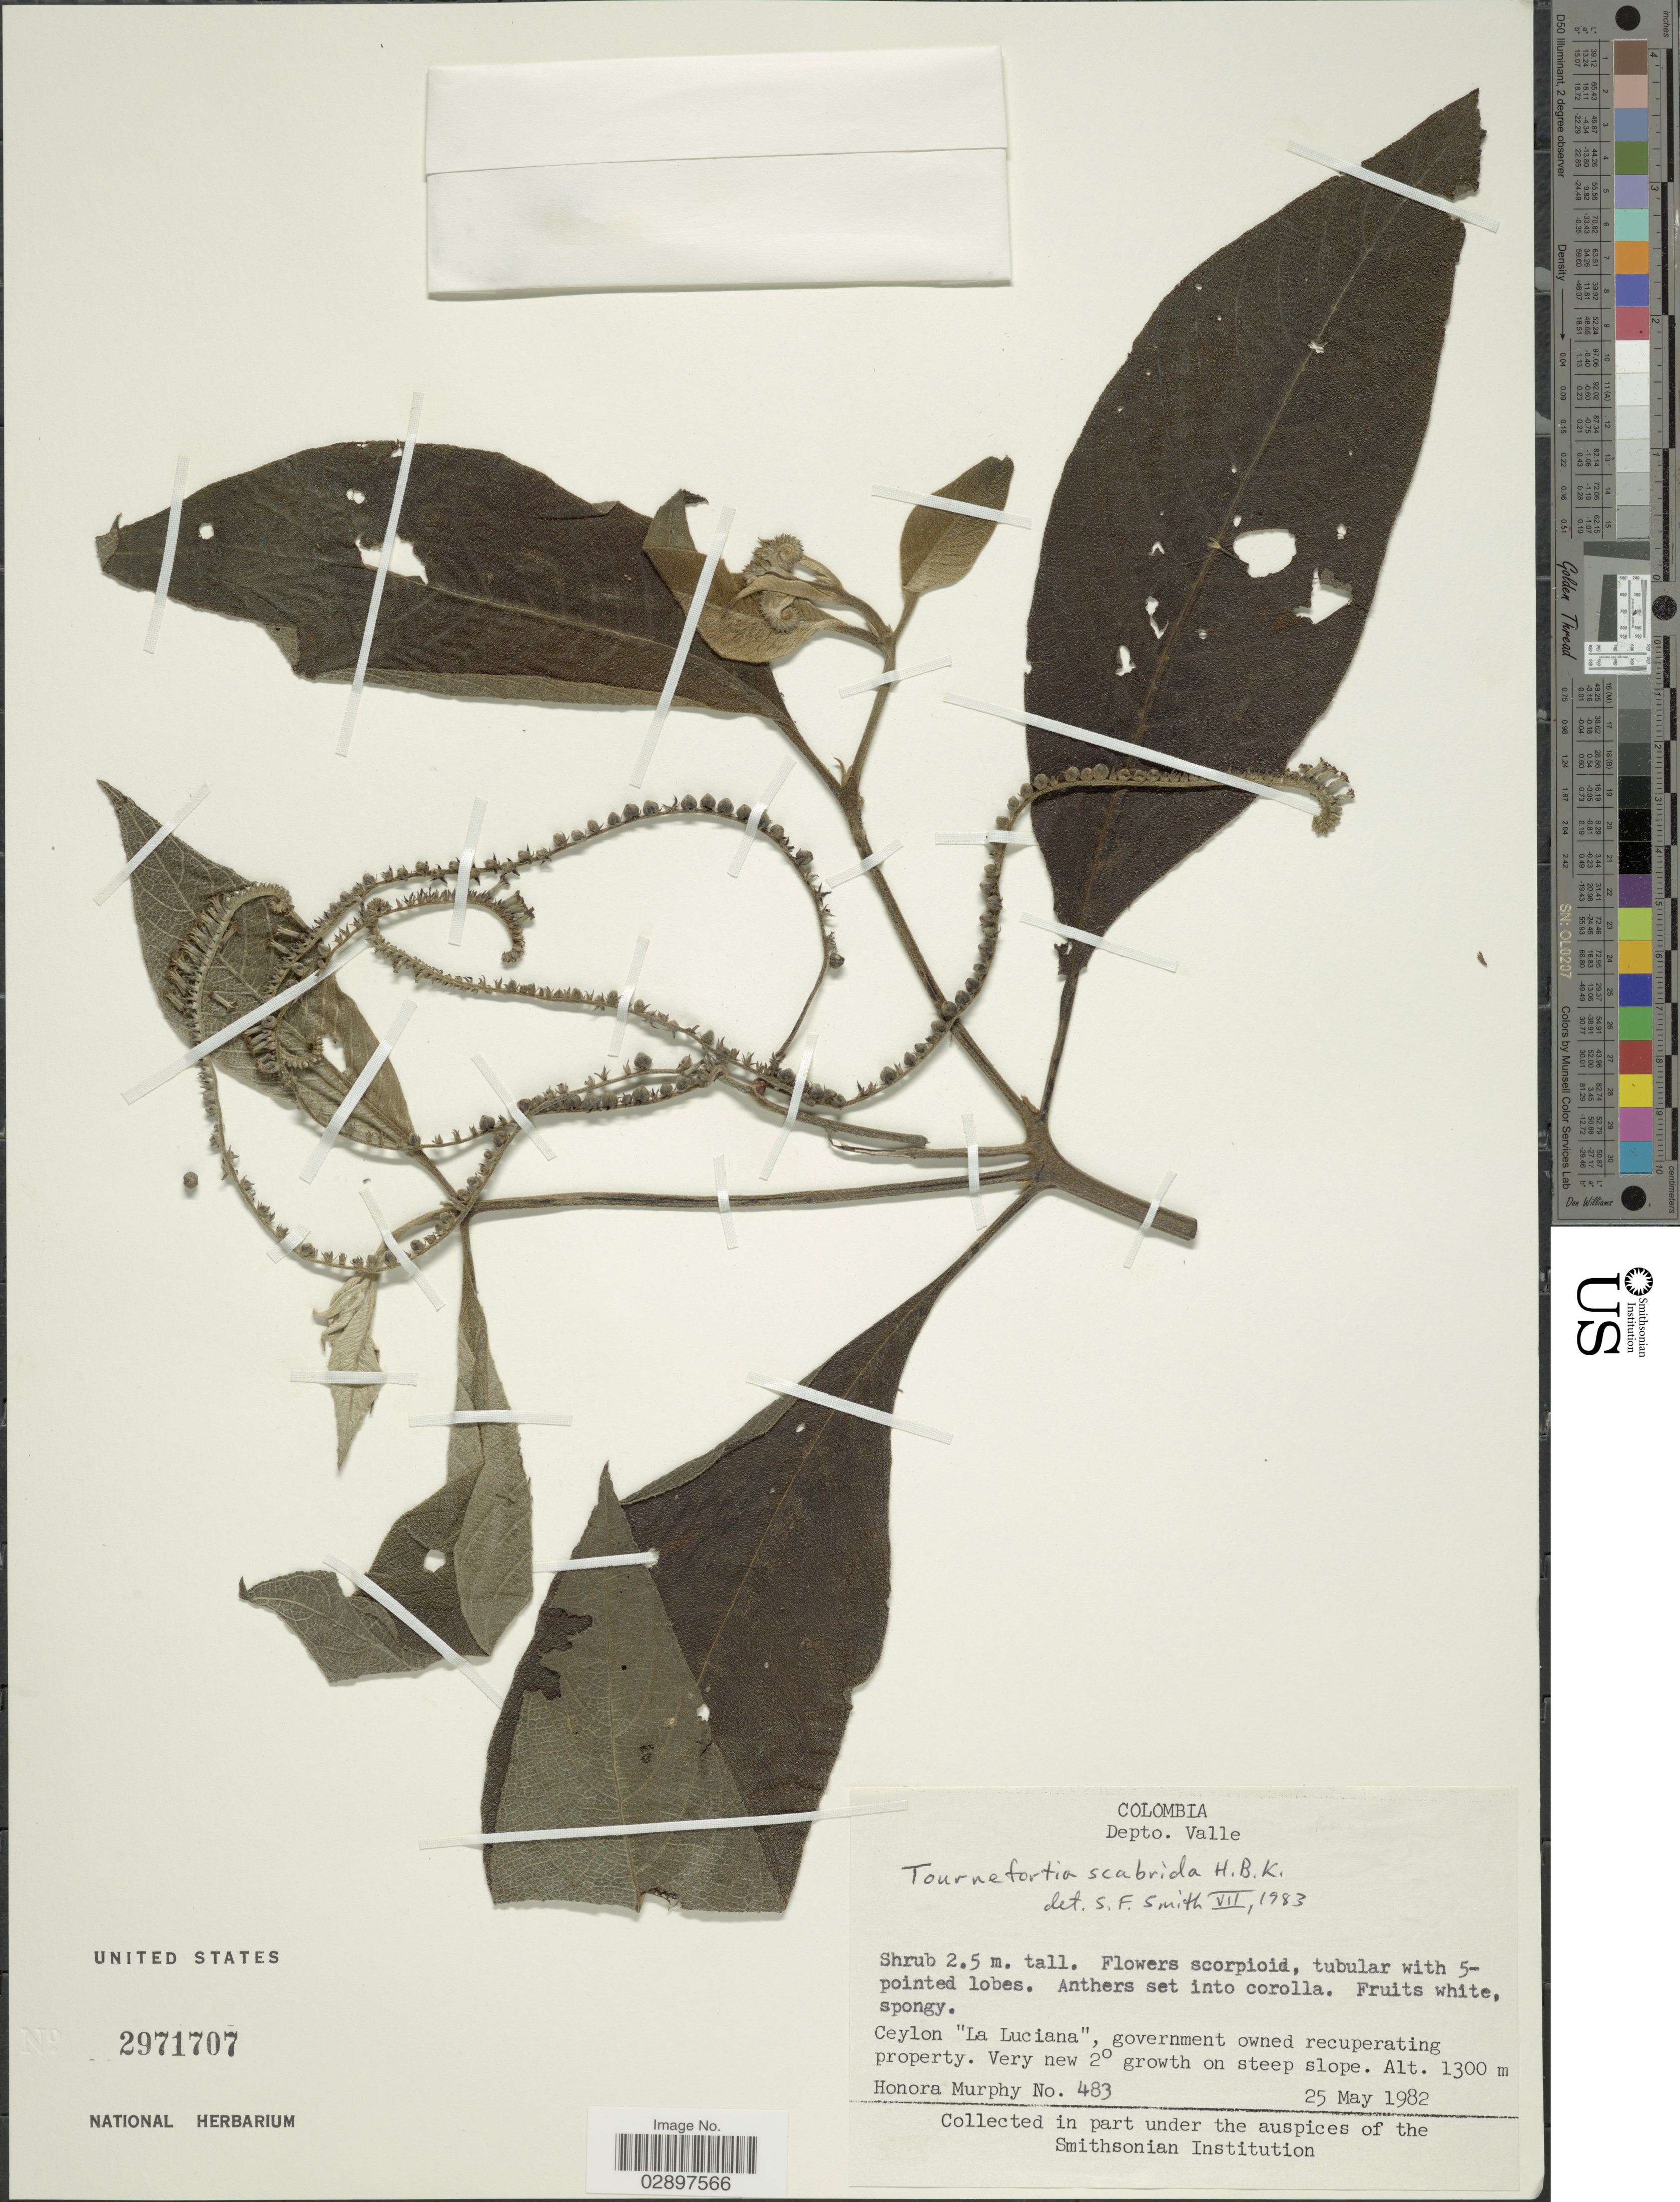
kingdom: Plantae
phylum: Tracheophyta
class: Magnoliopsida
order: Boraginales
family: Heliotropiaceae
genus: Tournefortia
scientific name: Tournefortia scabrida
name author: Kunth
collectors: H. Murphy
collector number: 483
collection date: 1982-05-25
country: Colombia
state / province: Valle del Cauca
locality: Depto. Valle. Ceylon "La Luciana", government owned recuperating property.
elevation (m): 1300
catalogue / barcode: US 2971707